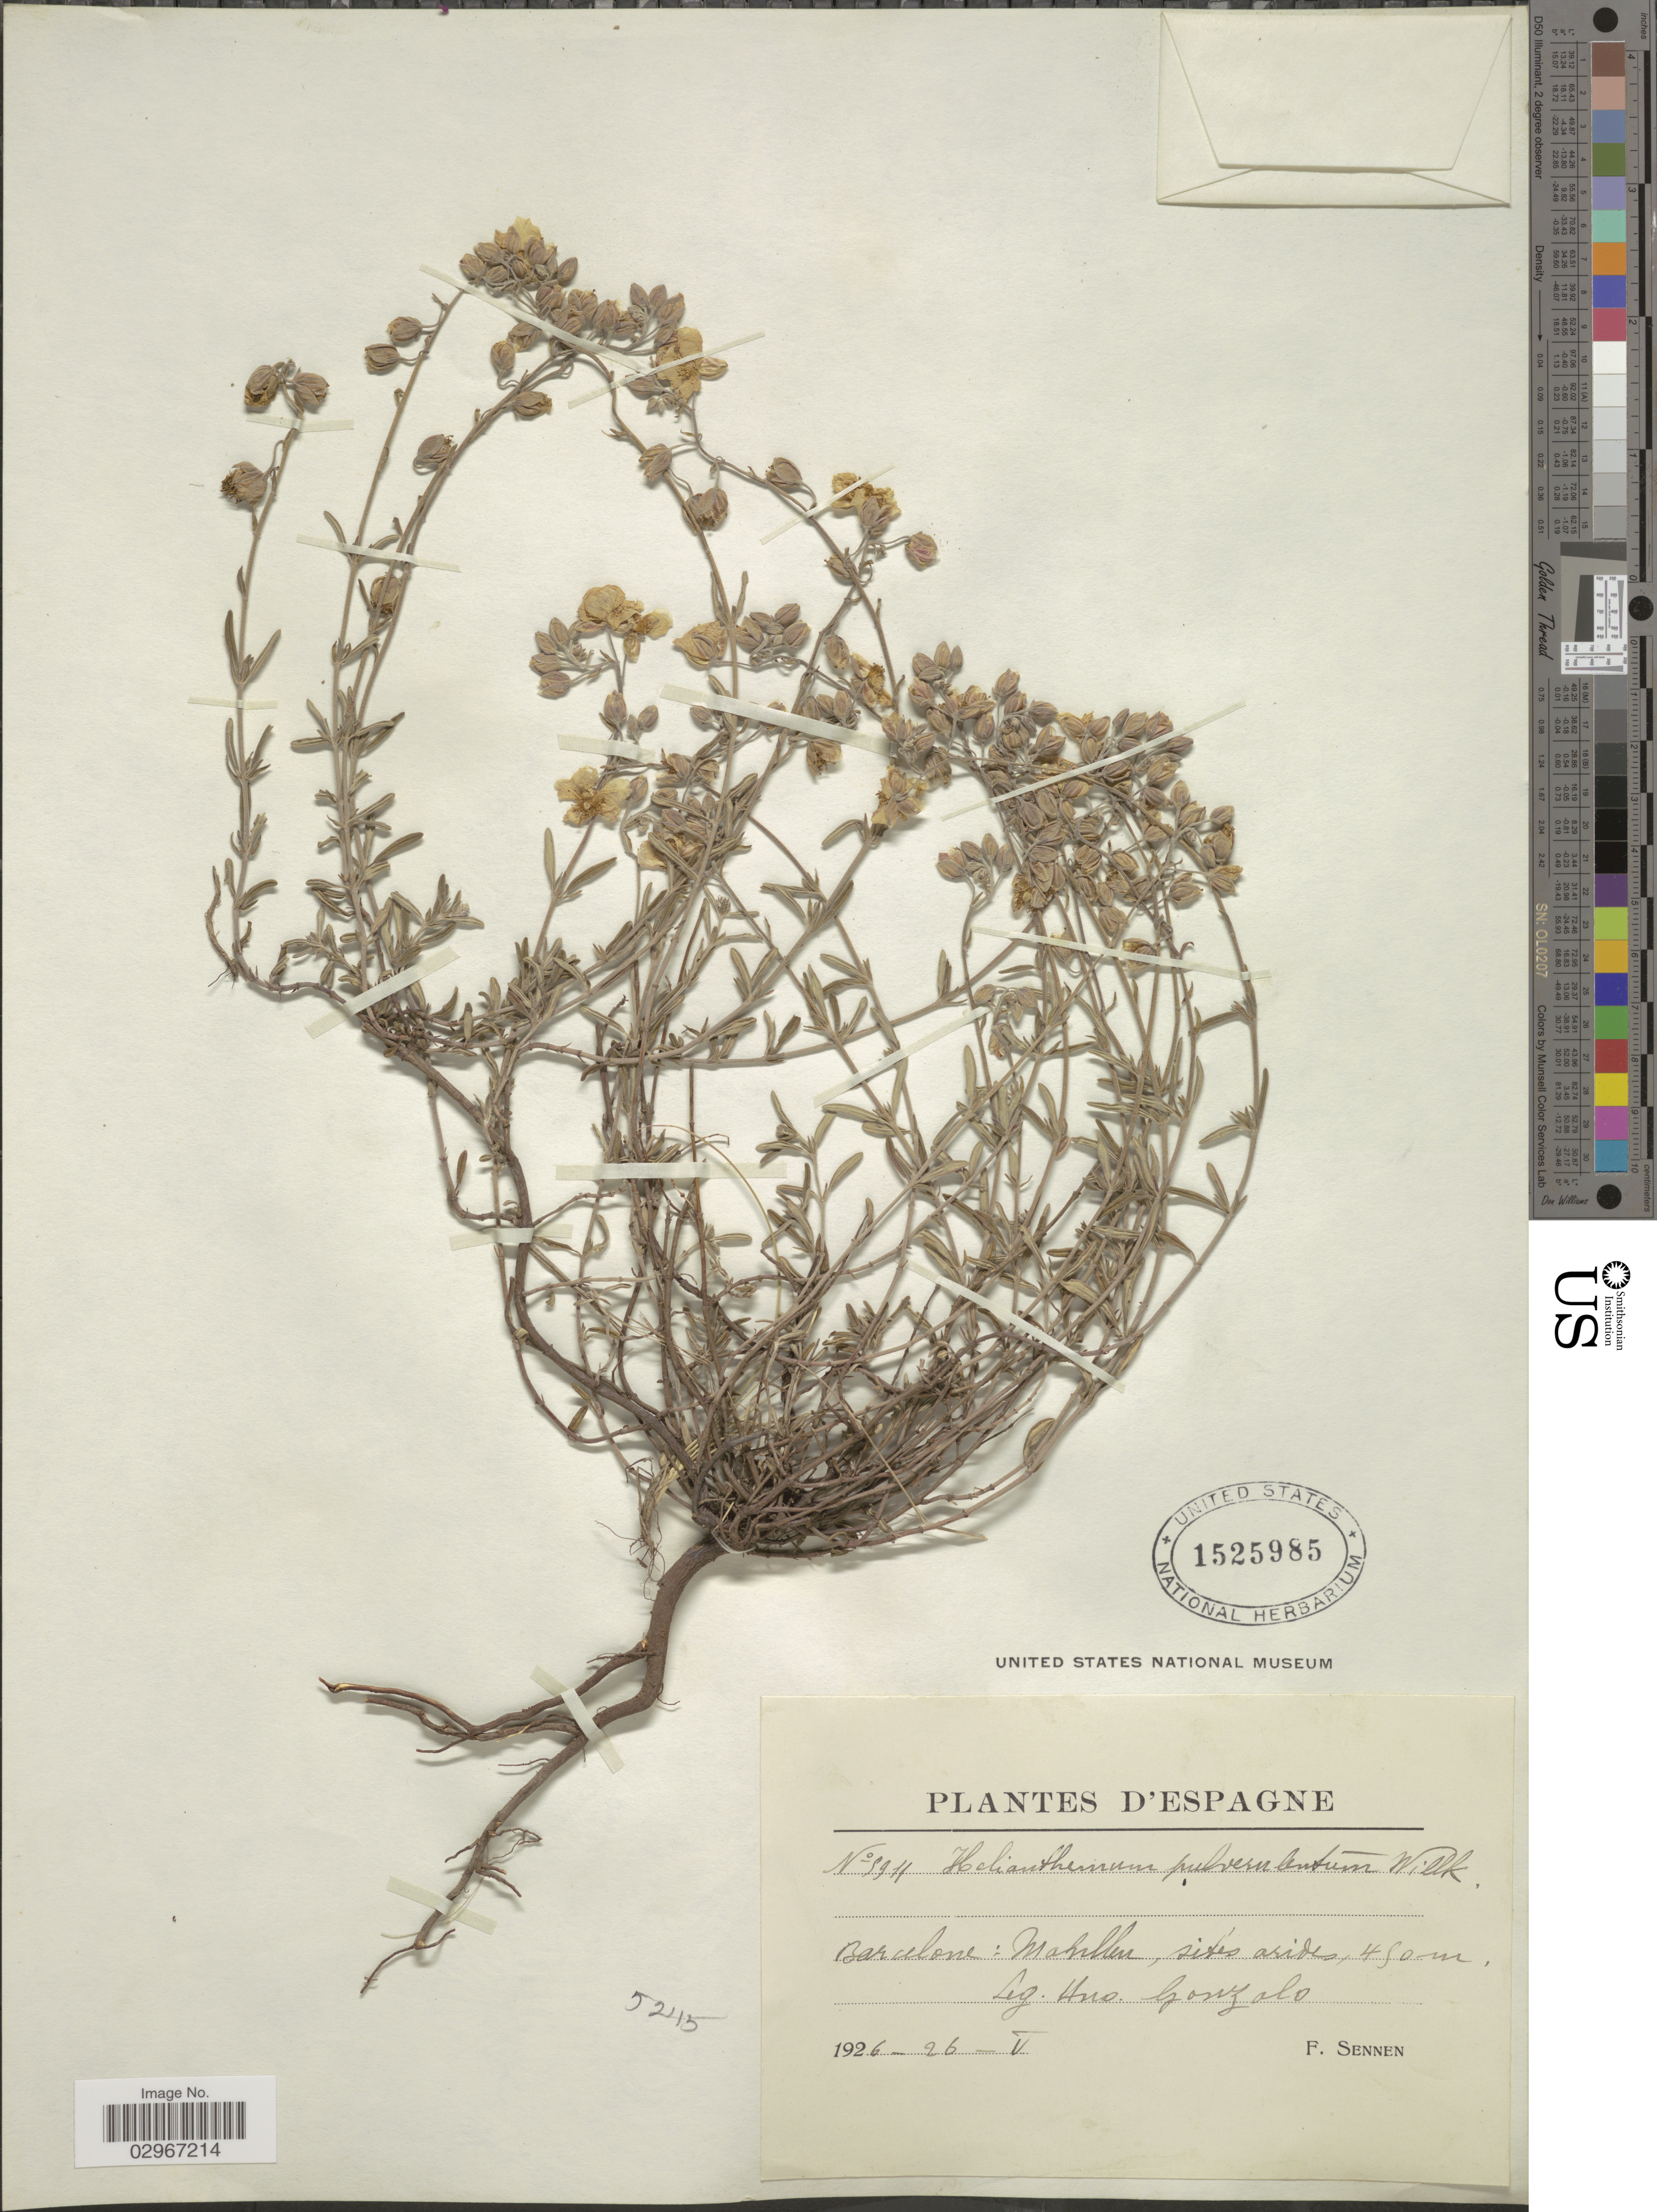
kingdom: Plantae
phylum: Tracheophyta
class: Magnoliopsida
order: Malvales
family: Cistaceae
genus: Helianthemum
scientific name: Helianthemum x pulverulentum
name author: (Pourr.) DC.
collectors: H. Gonzalo & E. Sennen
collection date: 1926-05-26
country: Spain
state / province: Catalunya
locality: D'Espagne, Barcelone: Manlleu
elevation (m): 450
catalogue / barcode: US 1525985